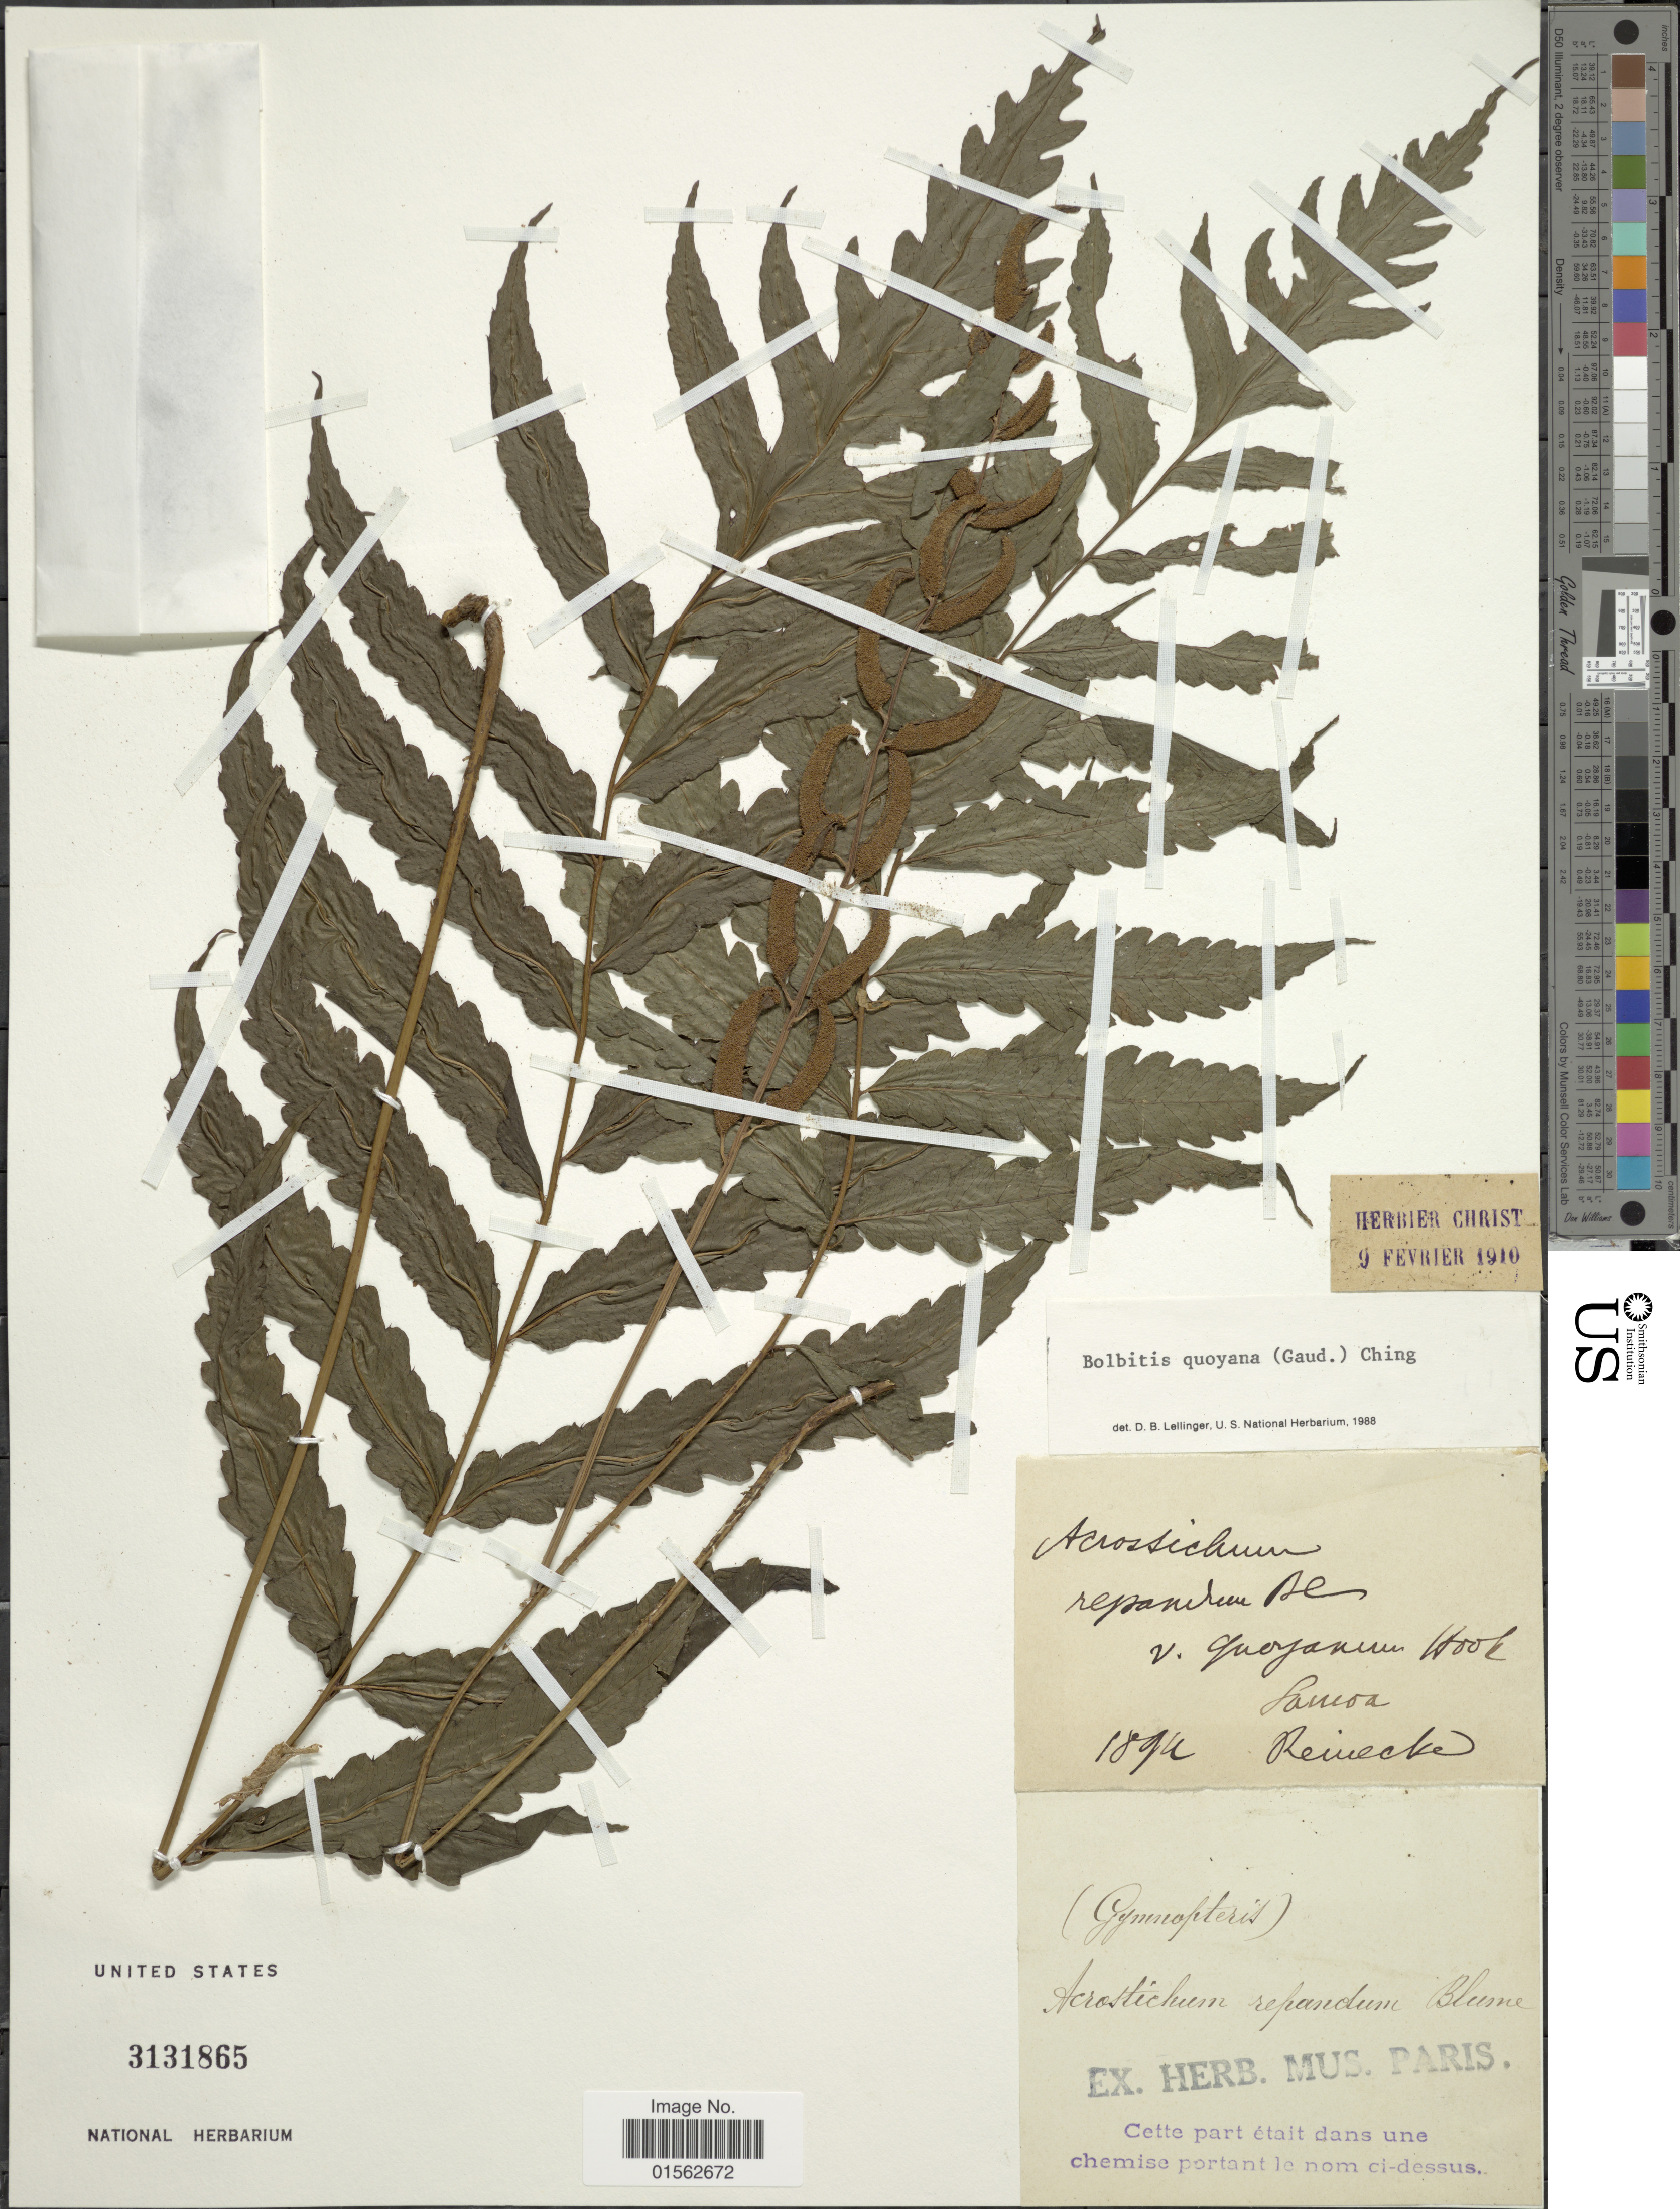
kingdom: Plantae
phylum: Tracheophyta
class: Polypodiopsida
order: Polypodiales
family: Dryopteridaceae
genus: Bolbitis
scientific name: Bolbitis quoyana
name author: (Gaudich.) Ching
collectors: -- Reinecke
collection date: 1894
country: Samoa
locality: Samoa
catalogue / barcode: US 3131865